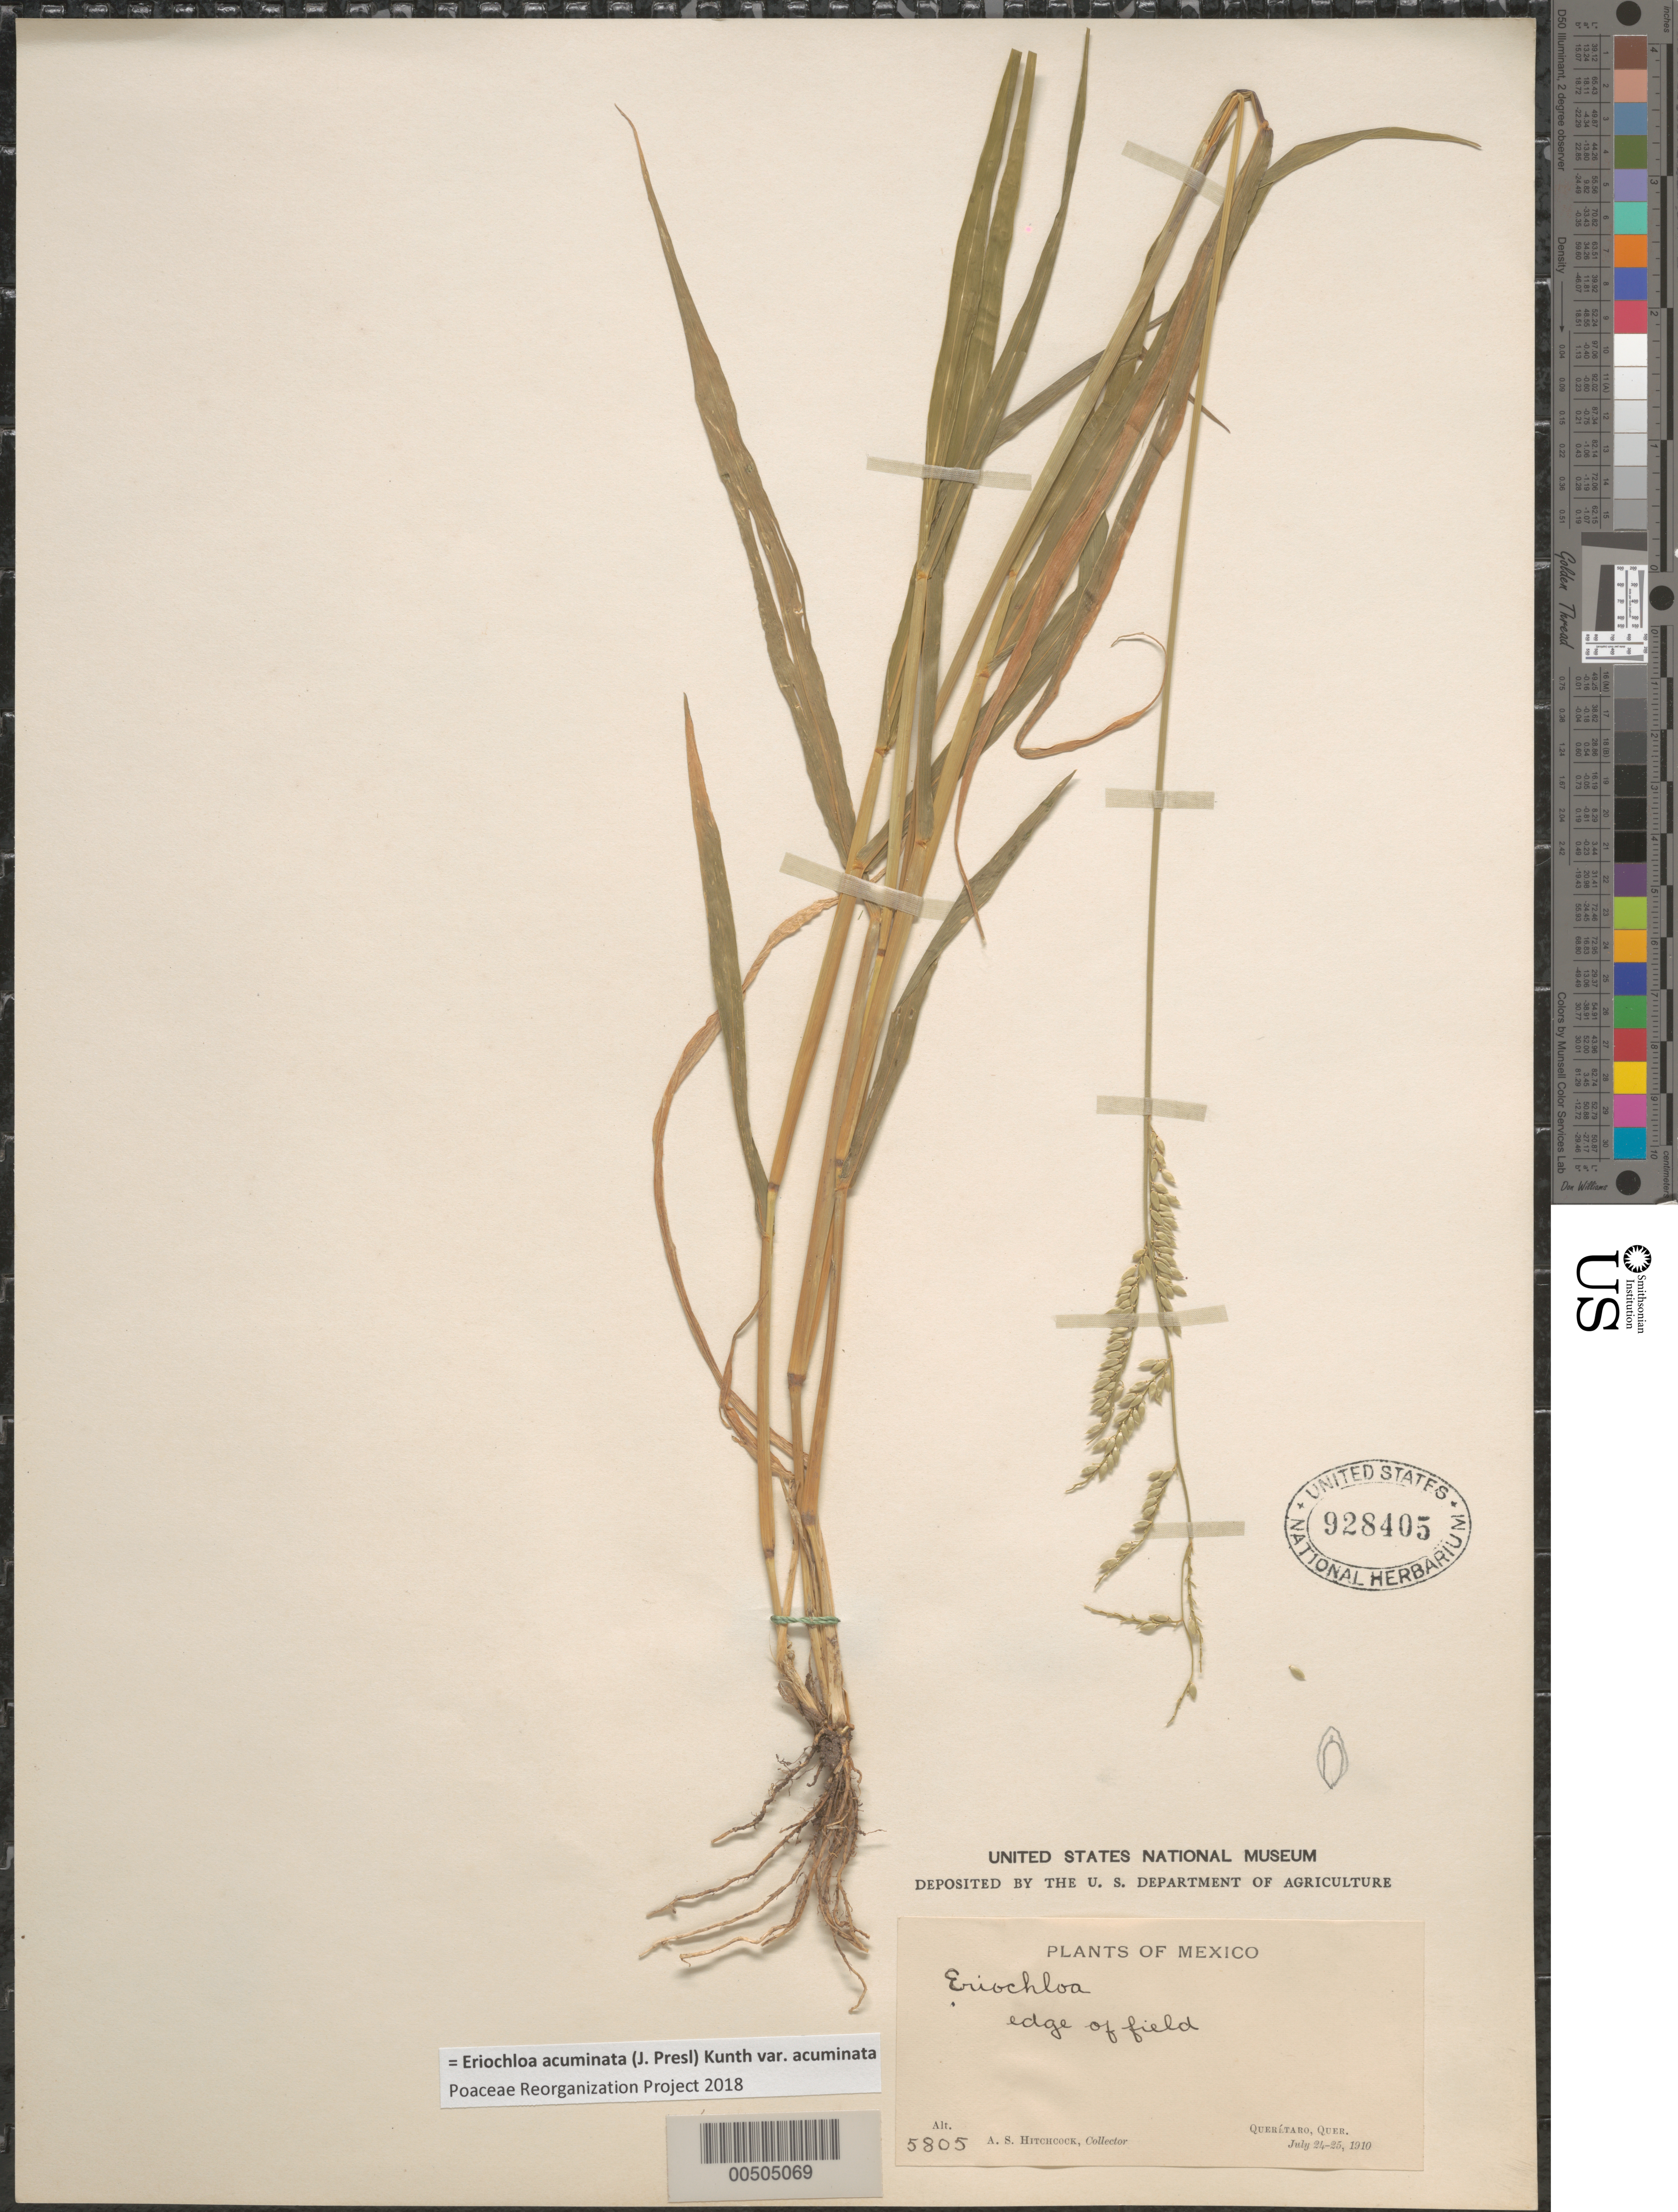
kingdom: Plantae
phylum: Tracheophyta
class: Liliopsida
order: Poales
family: Poaceae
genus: Eriochloa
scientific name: Eriochloa acuminata var. acuminata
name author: (J. Presl) Kunth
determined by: Poaceae Reorganization Project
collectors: A. S. Hitchcock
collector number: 5805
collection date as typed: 24 Jul 1910 to 25 Jul 1910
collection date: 1910-07-24/1910-07-25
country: Mexico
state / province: Querétaro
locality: Quer‚taro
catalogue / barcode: US 928405